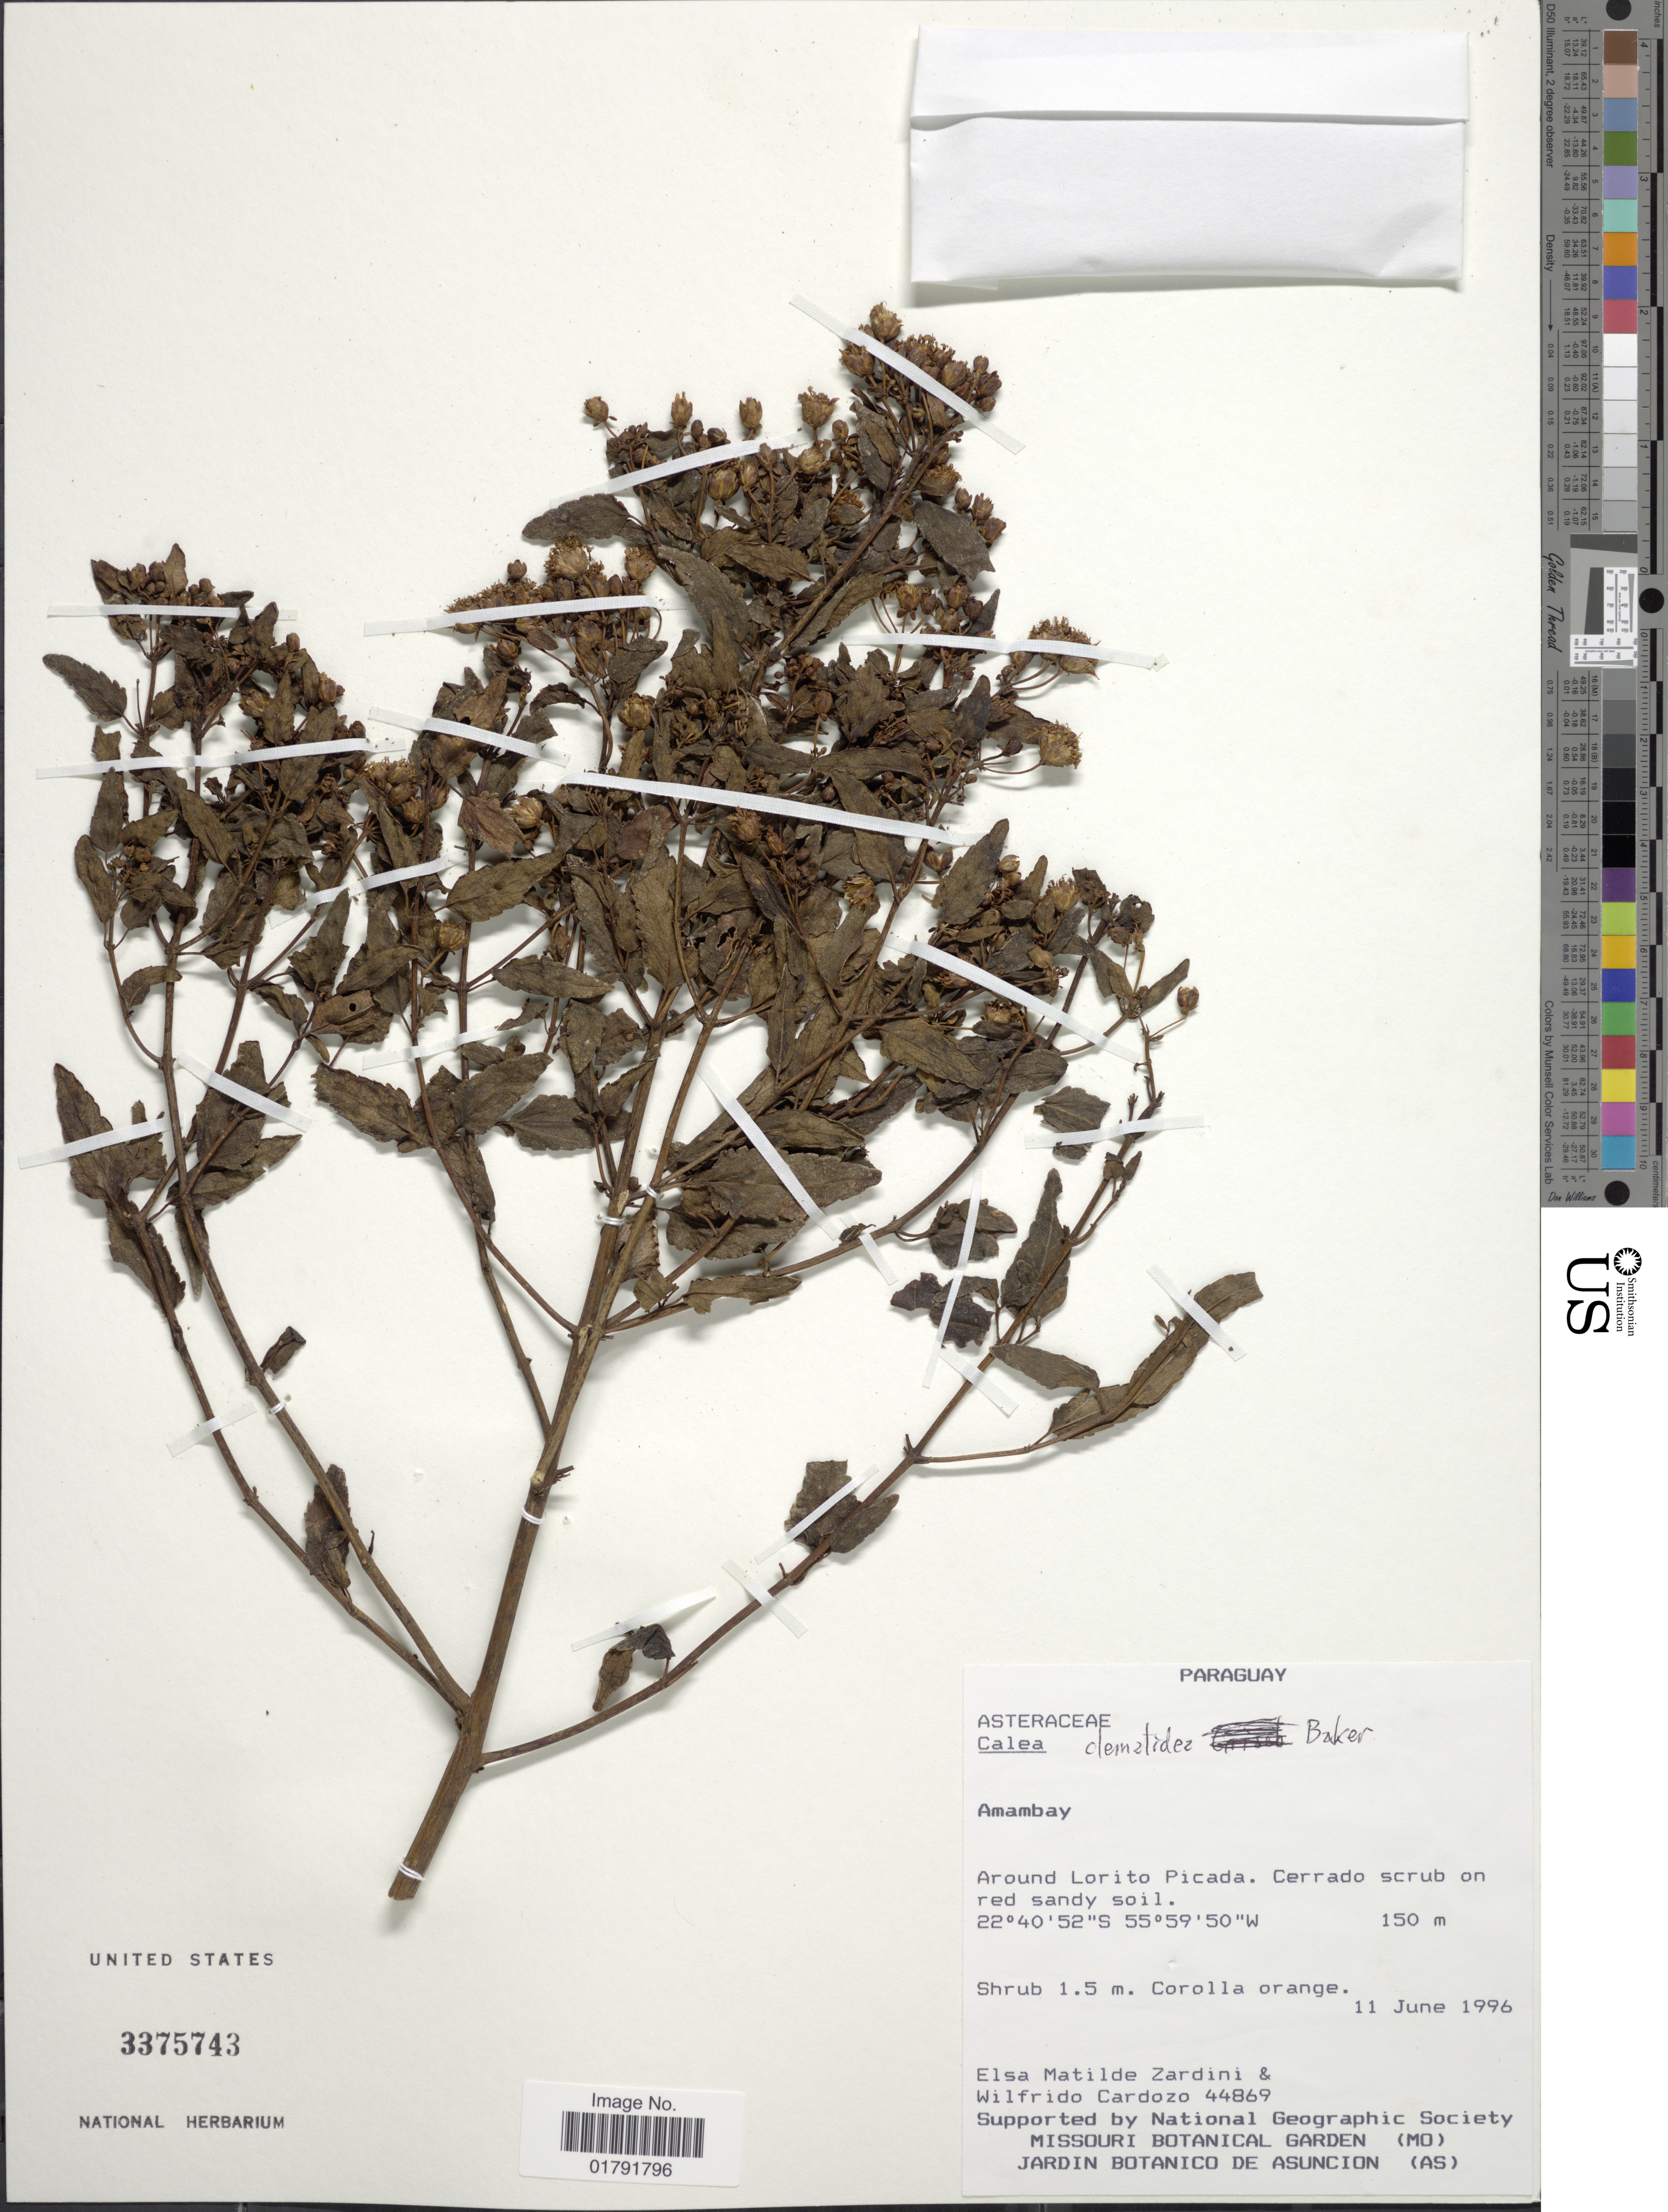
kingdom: Plantae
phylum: Tracheophyta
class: Magnoliopsida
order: Asterales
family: Asteraceae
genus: Calea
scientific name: Calea clematidea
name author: Baker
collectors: E. M. Zardini & W. Cardozo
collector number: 44869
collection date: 1996-06-11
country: Paraguay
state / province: Amambay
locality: Around Lorito Picada, Cerrado scrub on red sandy soil.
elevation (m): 150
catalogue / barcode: US 3375743